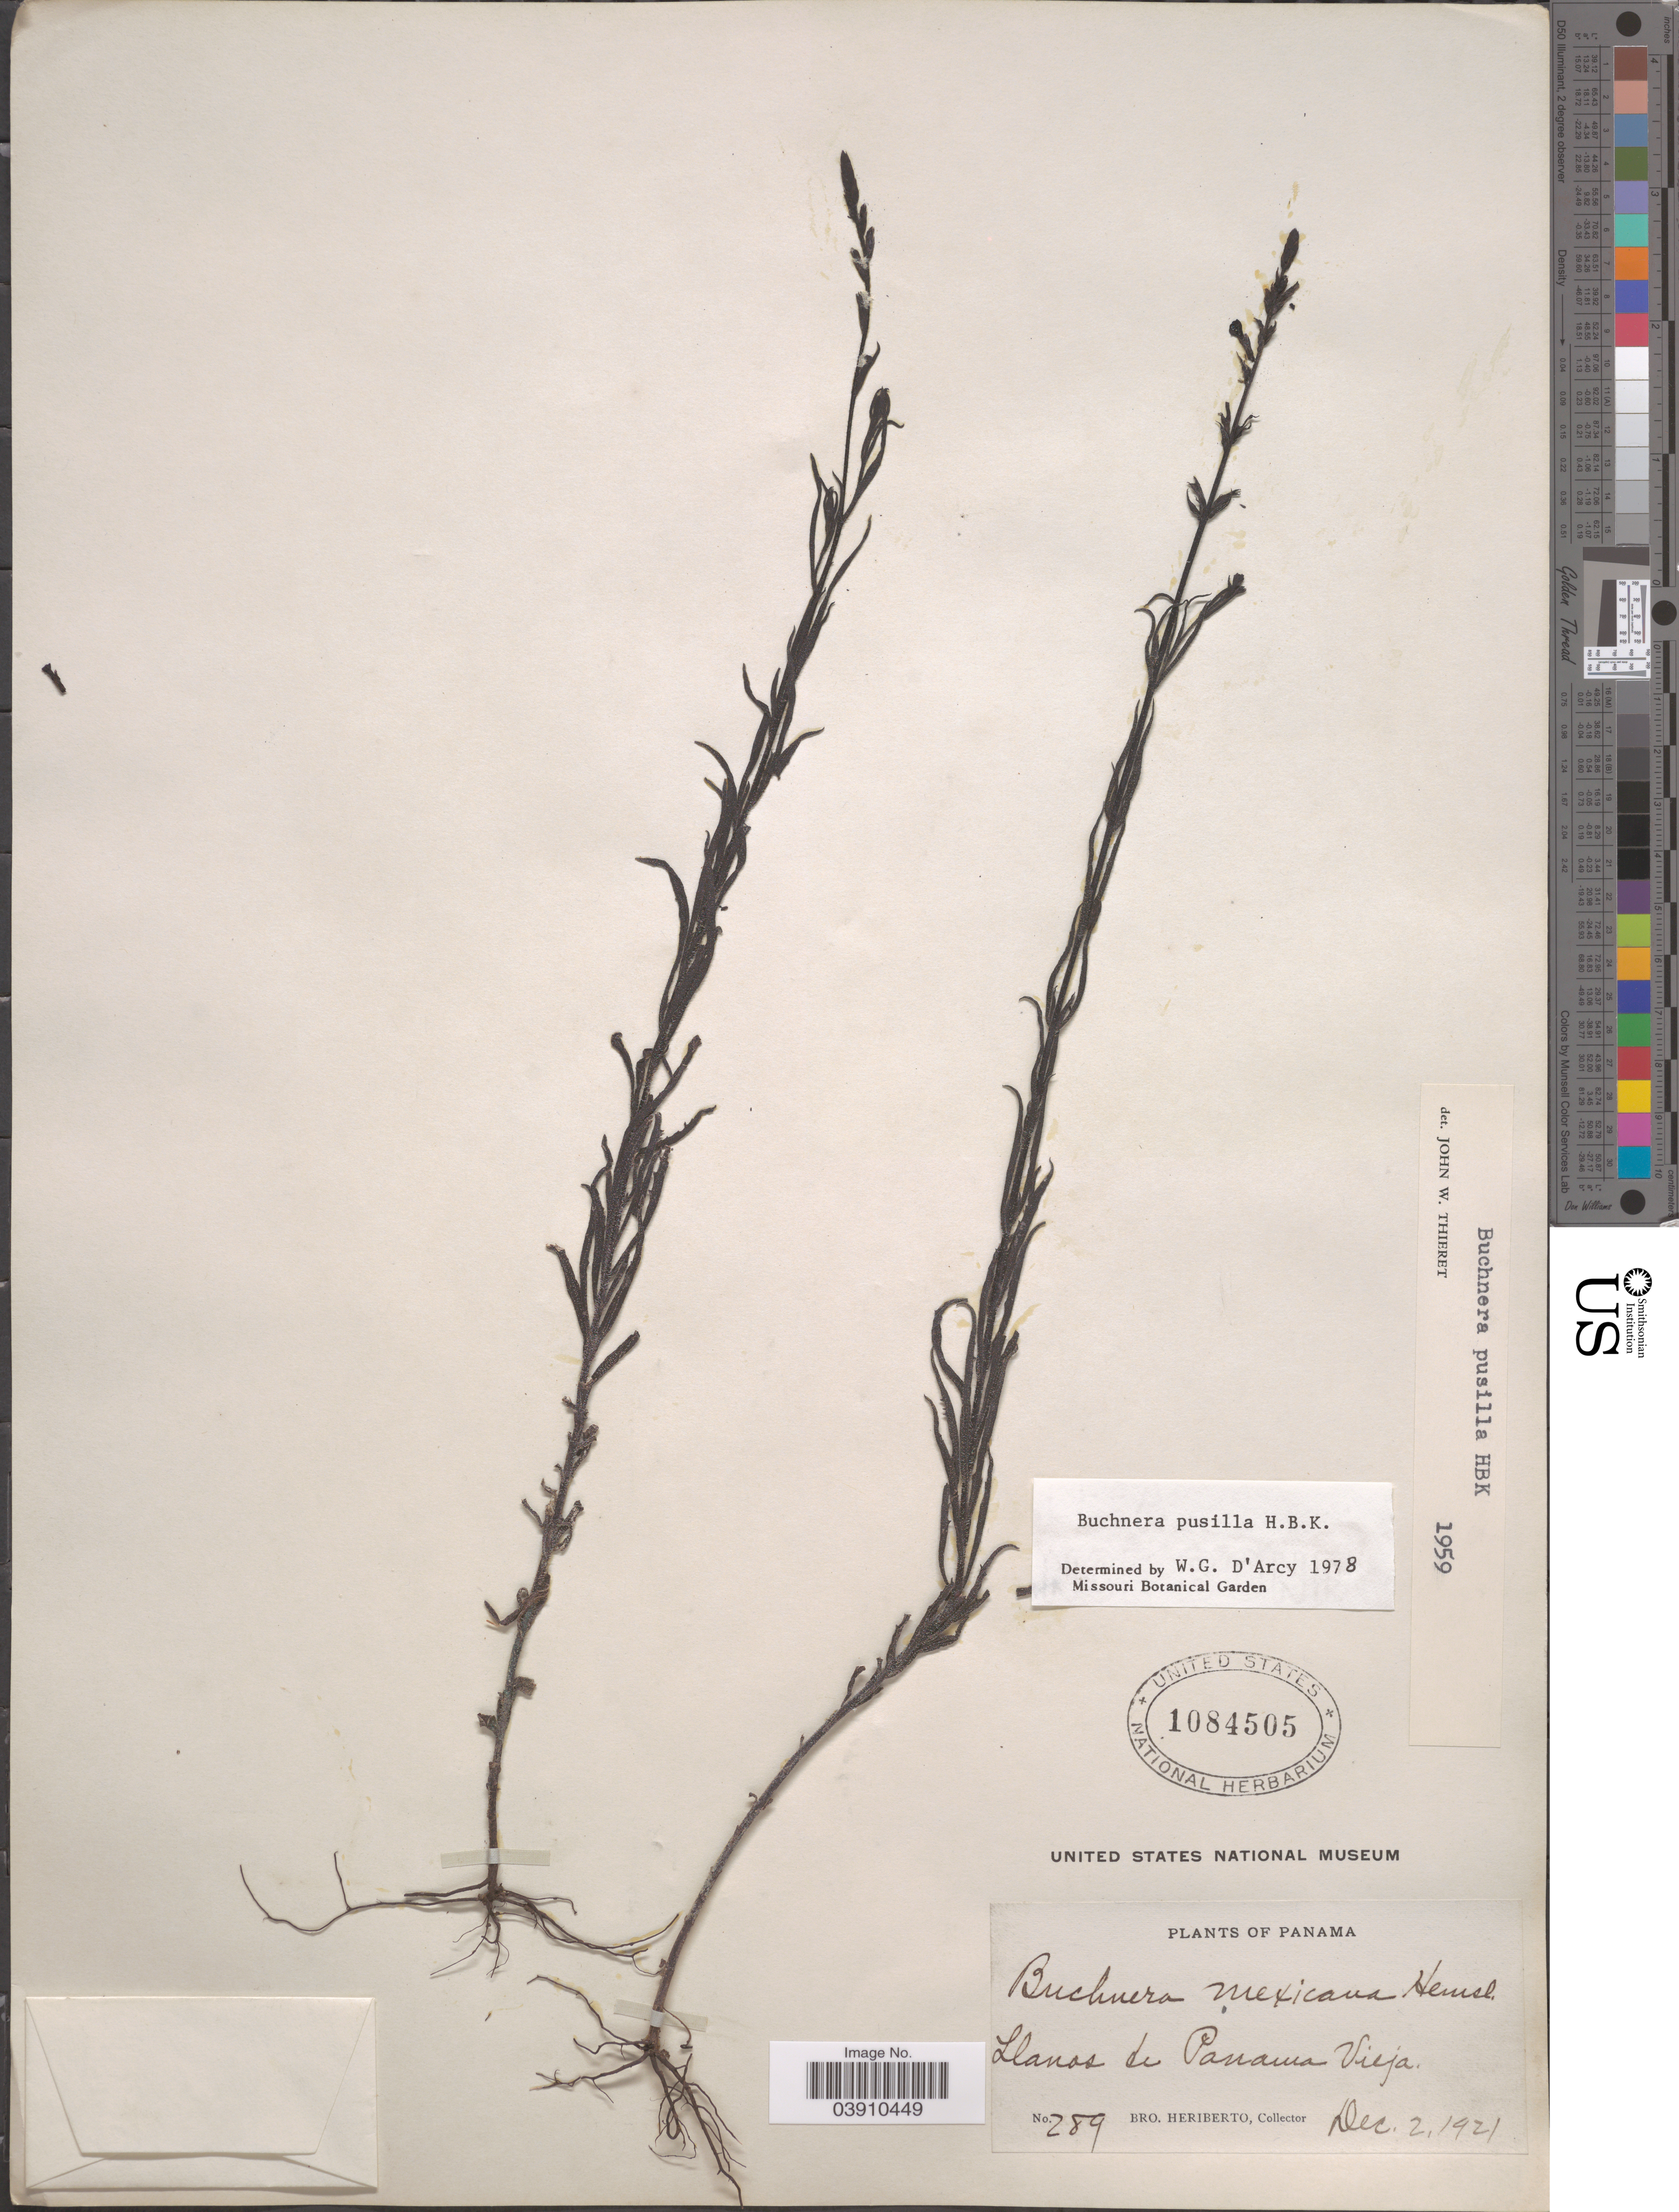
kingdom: Plantae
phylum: Tracheophyta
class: Magnoliopsida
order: Lamiales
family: Orobanchaceae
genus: Buchnera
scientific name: Buchnera pusilla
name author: Kunth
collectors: B. Heriberto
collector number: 289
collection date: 1921-12-02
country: Panama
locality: Llanos de Panama Vieja.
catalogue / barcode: US 1084505